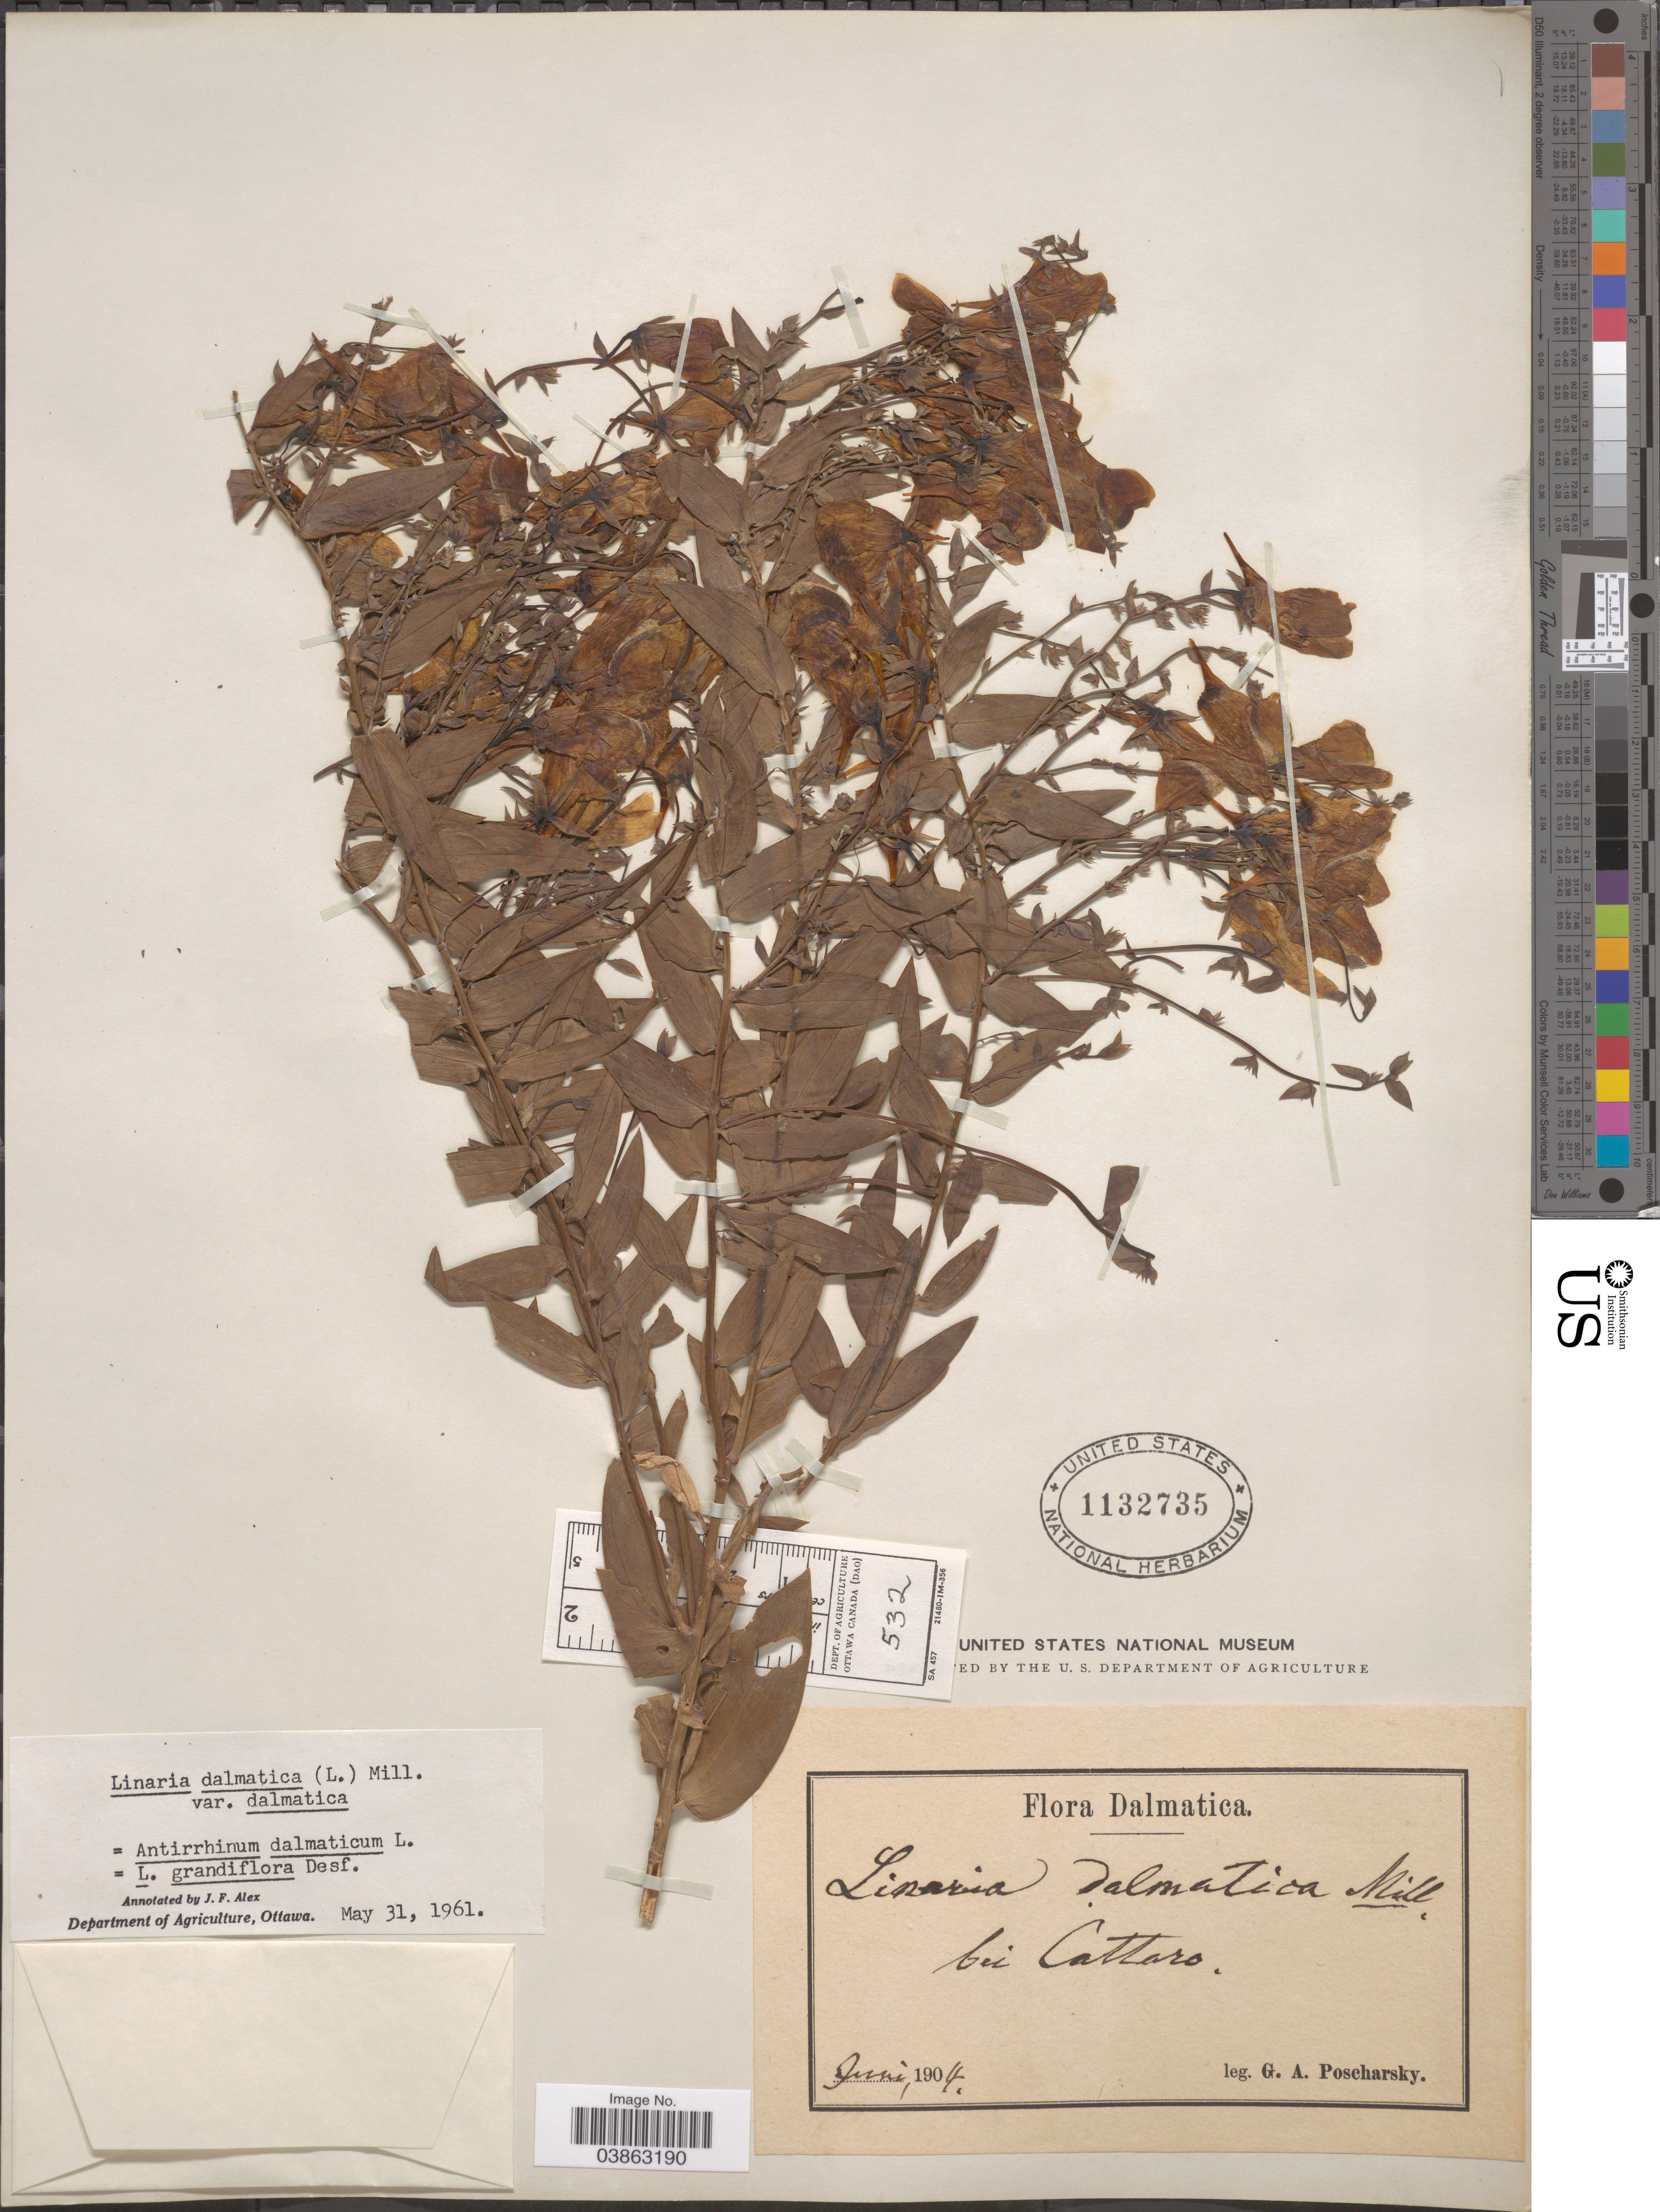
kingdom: Plantae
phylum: Tracheophyta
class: Magnoliopsida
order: Lamiales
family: Plantaginaceae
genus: Linaria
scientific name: Linaria dalmatica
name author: (L.) Mill.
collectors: G. Poscharsky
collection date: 1904-06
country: Italy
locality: Dalmatica. Bei Cattaro.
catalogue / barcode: US 1132735